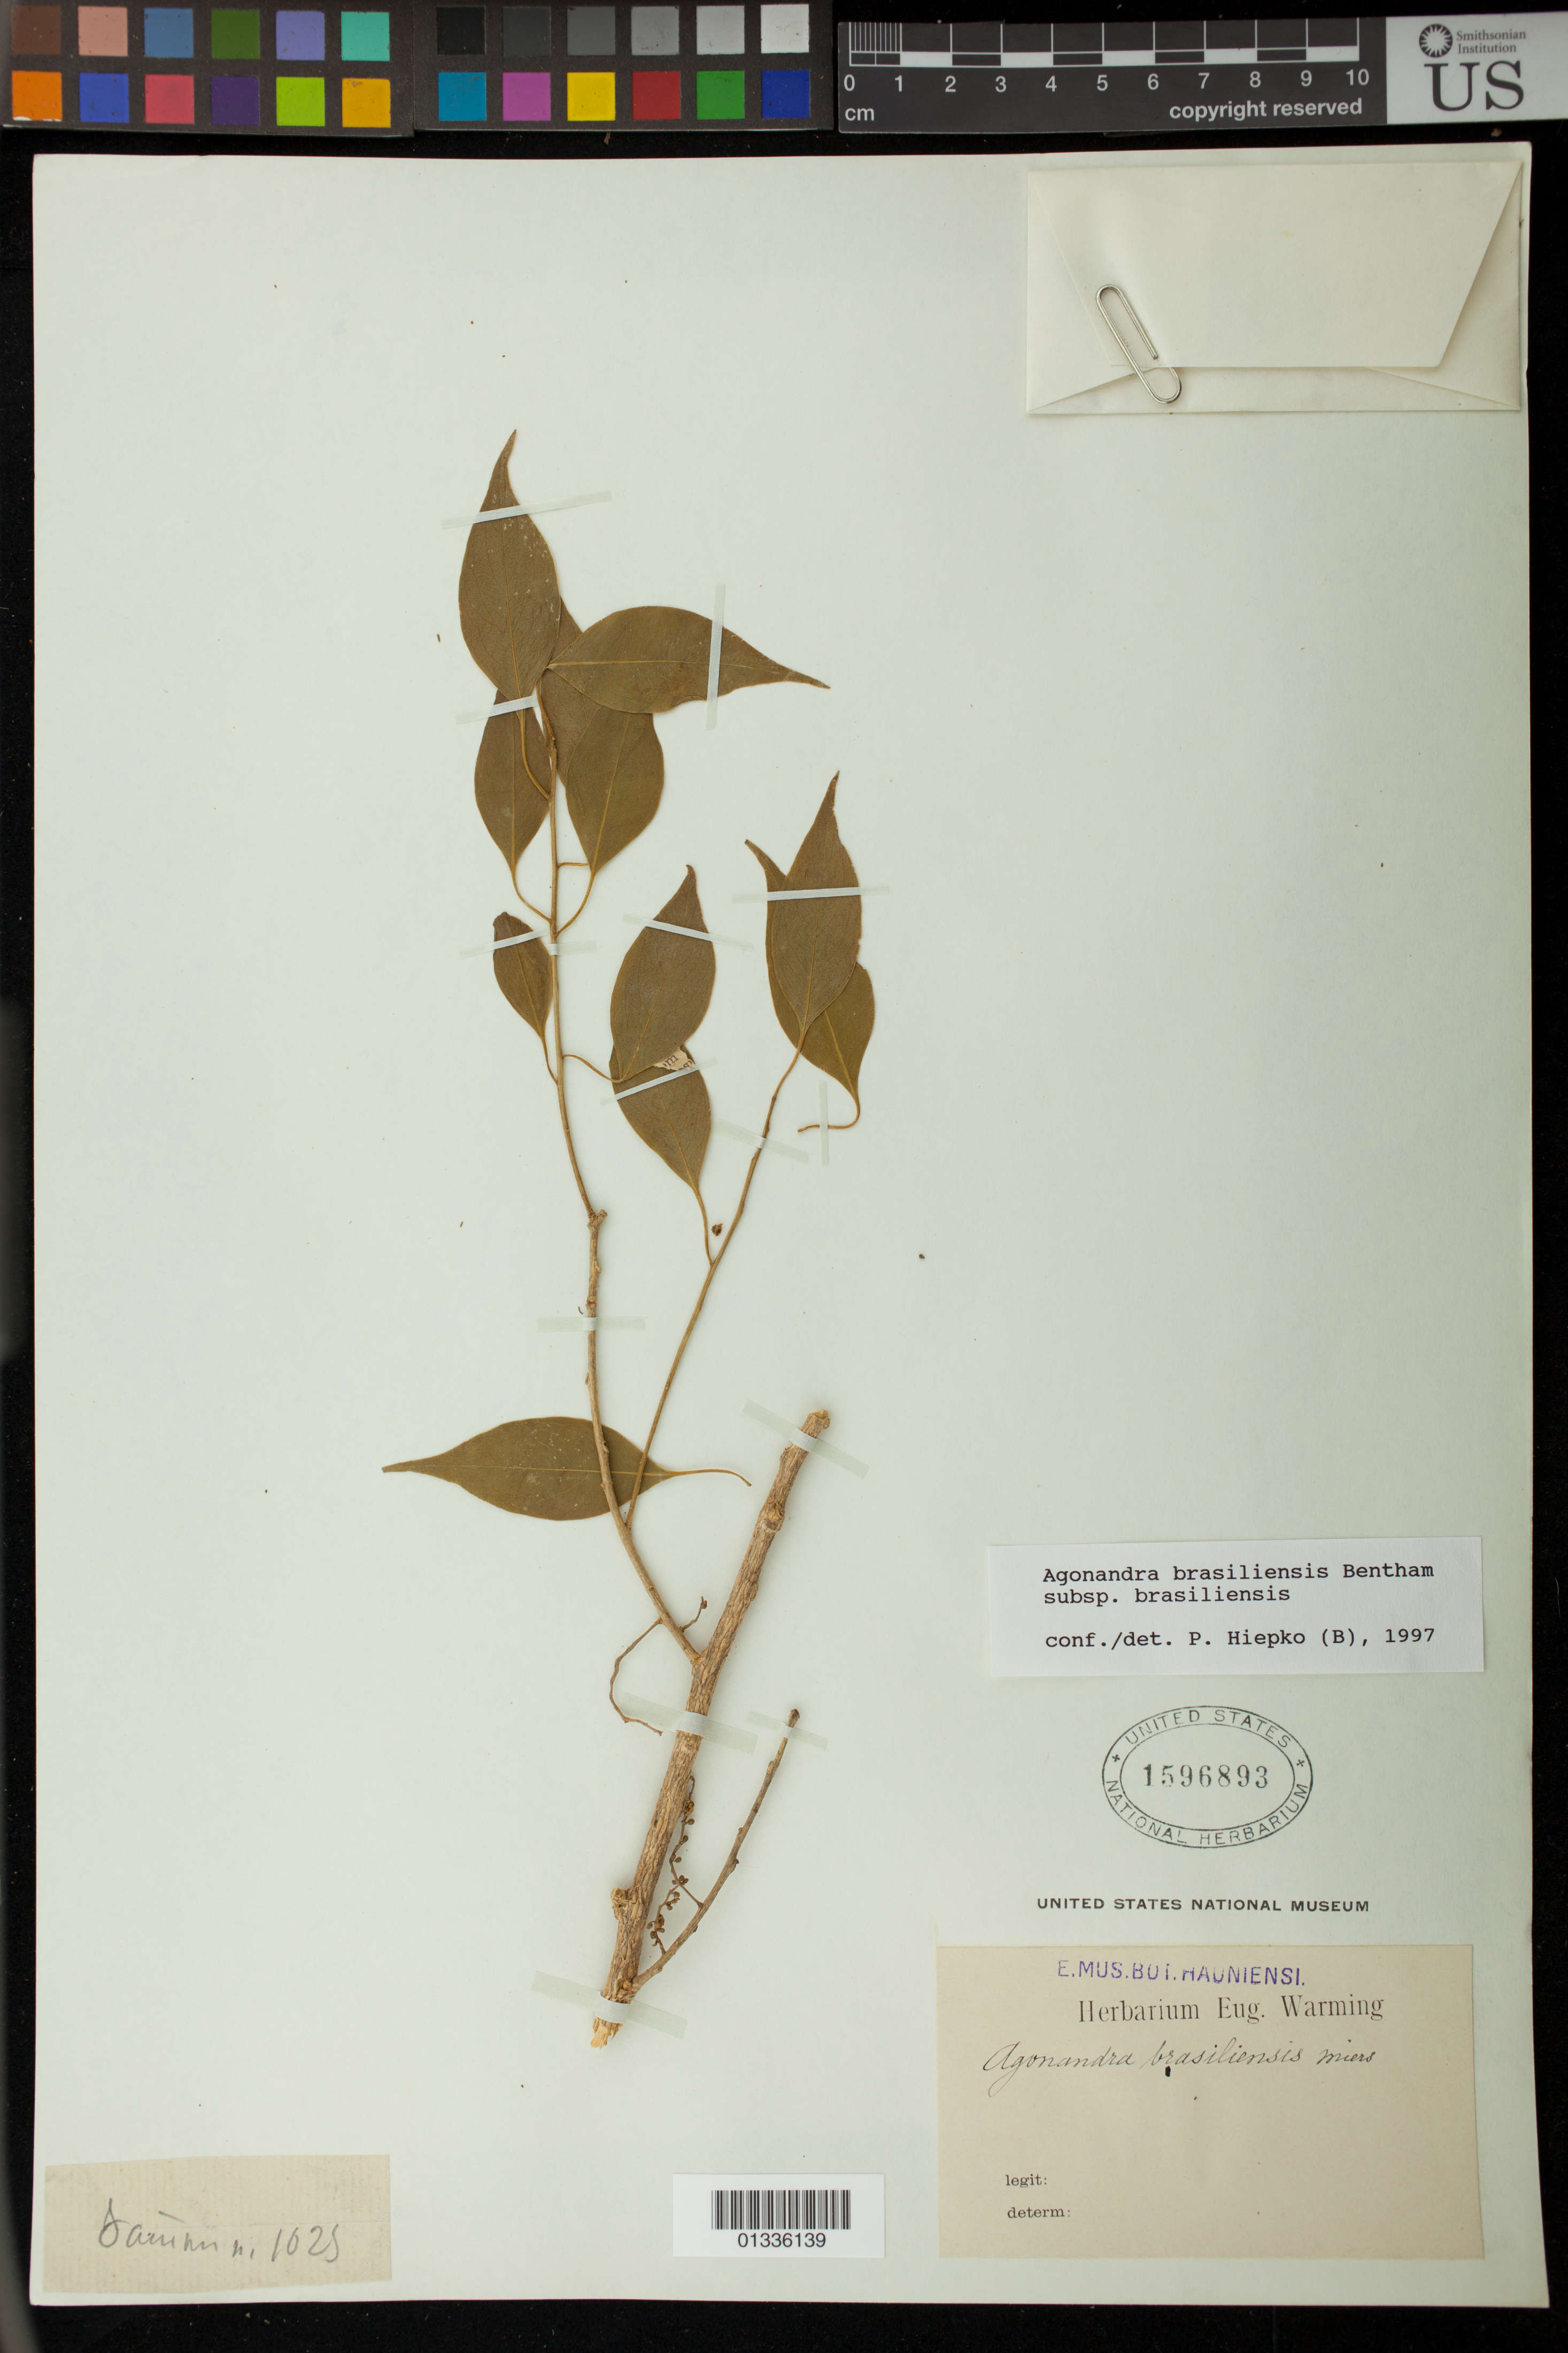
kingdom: Plantae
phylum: Tracheophyta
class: Magnoliopsida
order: Santalales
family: Opiliaceae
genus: Agonandra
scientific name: Agonandra brasiliensis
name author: Benth. & Hook. f.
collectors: E. Warming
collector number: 1625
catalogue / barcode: US 1596893